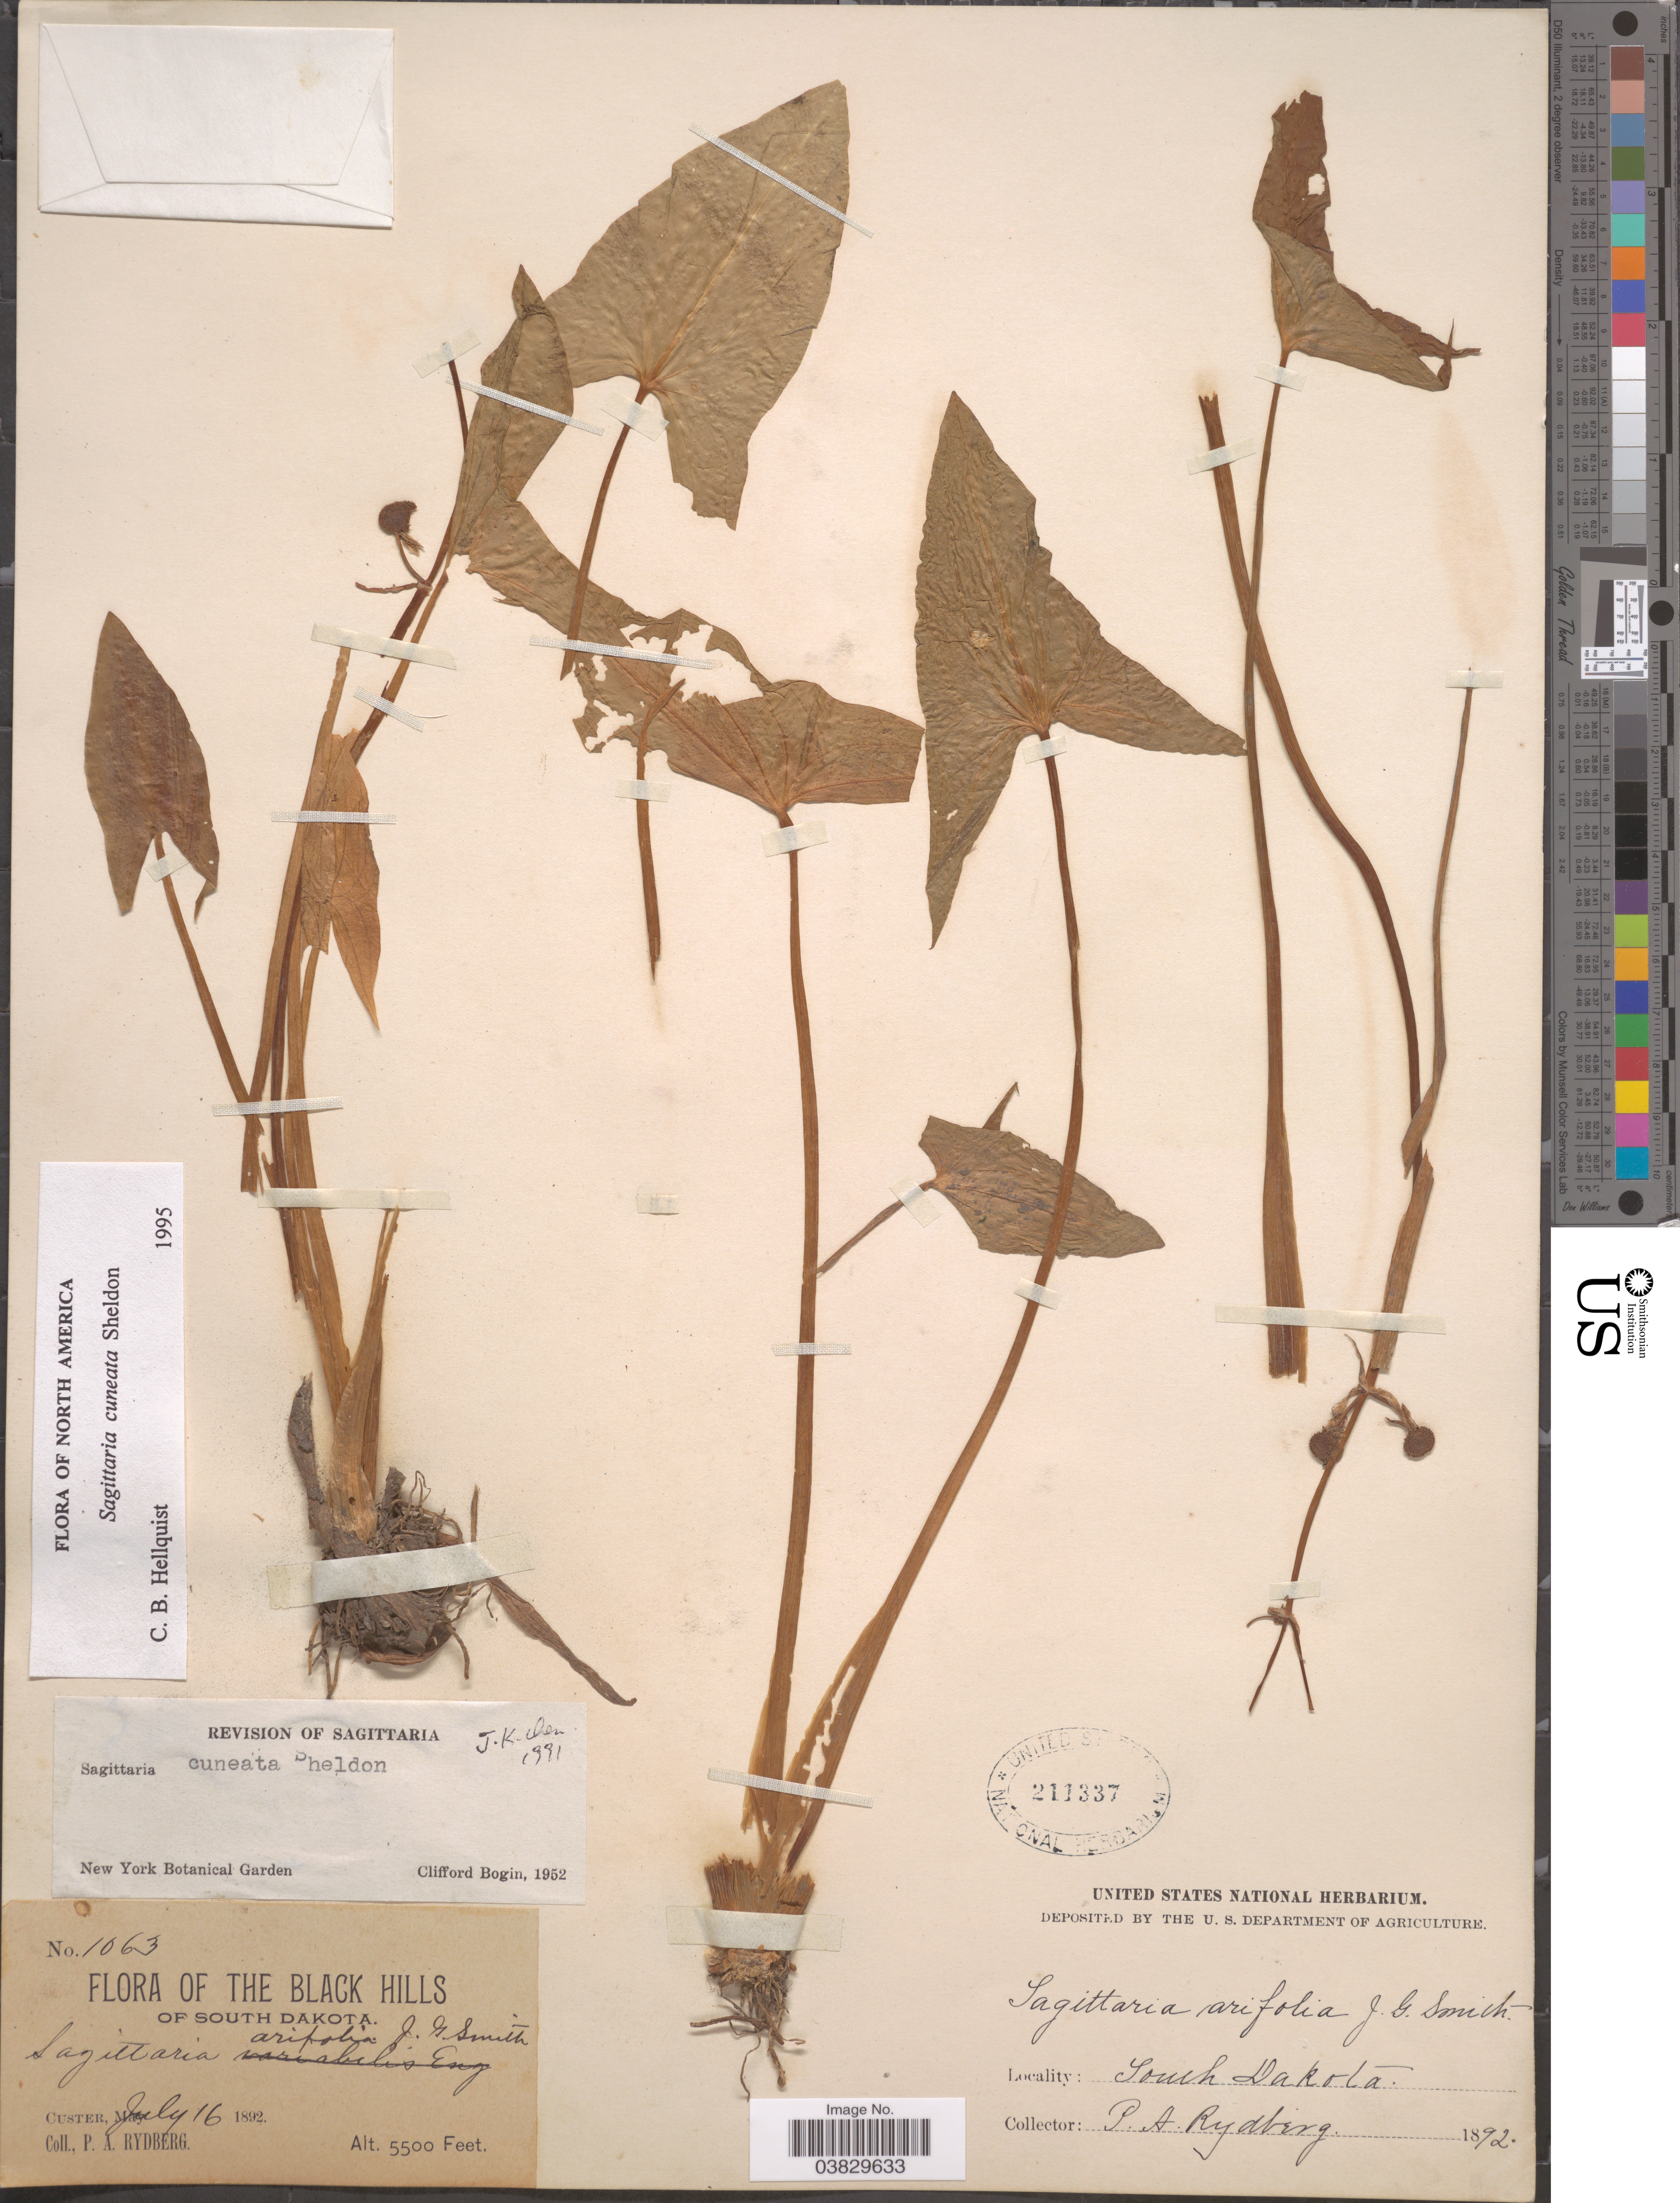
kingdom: Plantae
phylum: Tracheophyta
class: Liliopsida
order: Alismatales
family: Alismataceae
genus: Sagittaria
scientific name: Sagittaria cuneata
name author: E. Sheld.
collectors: P. A. Rydberg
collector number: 1063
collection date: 1892-07-16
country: United States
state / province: South Dakota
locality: The Black Hills of South Dakota. Custer.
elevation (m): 1676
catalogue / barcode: US 211337